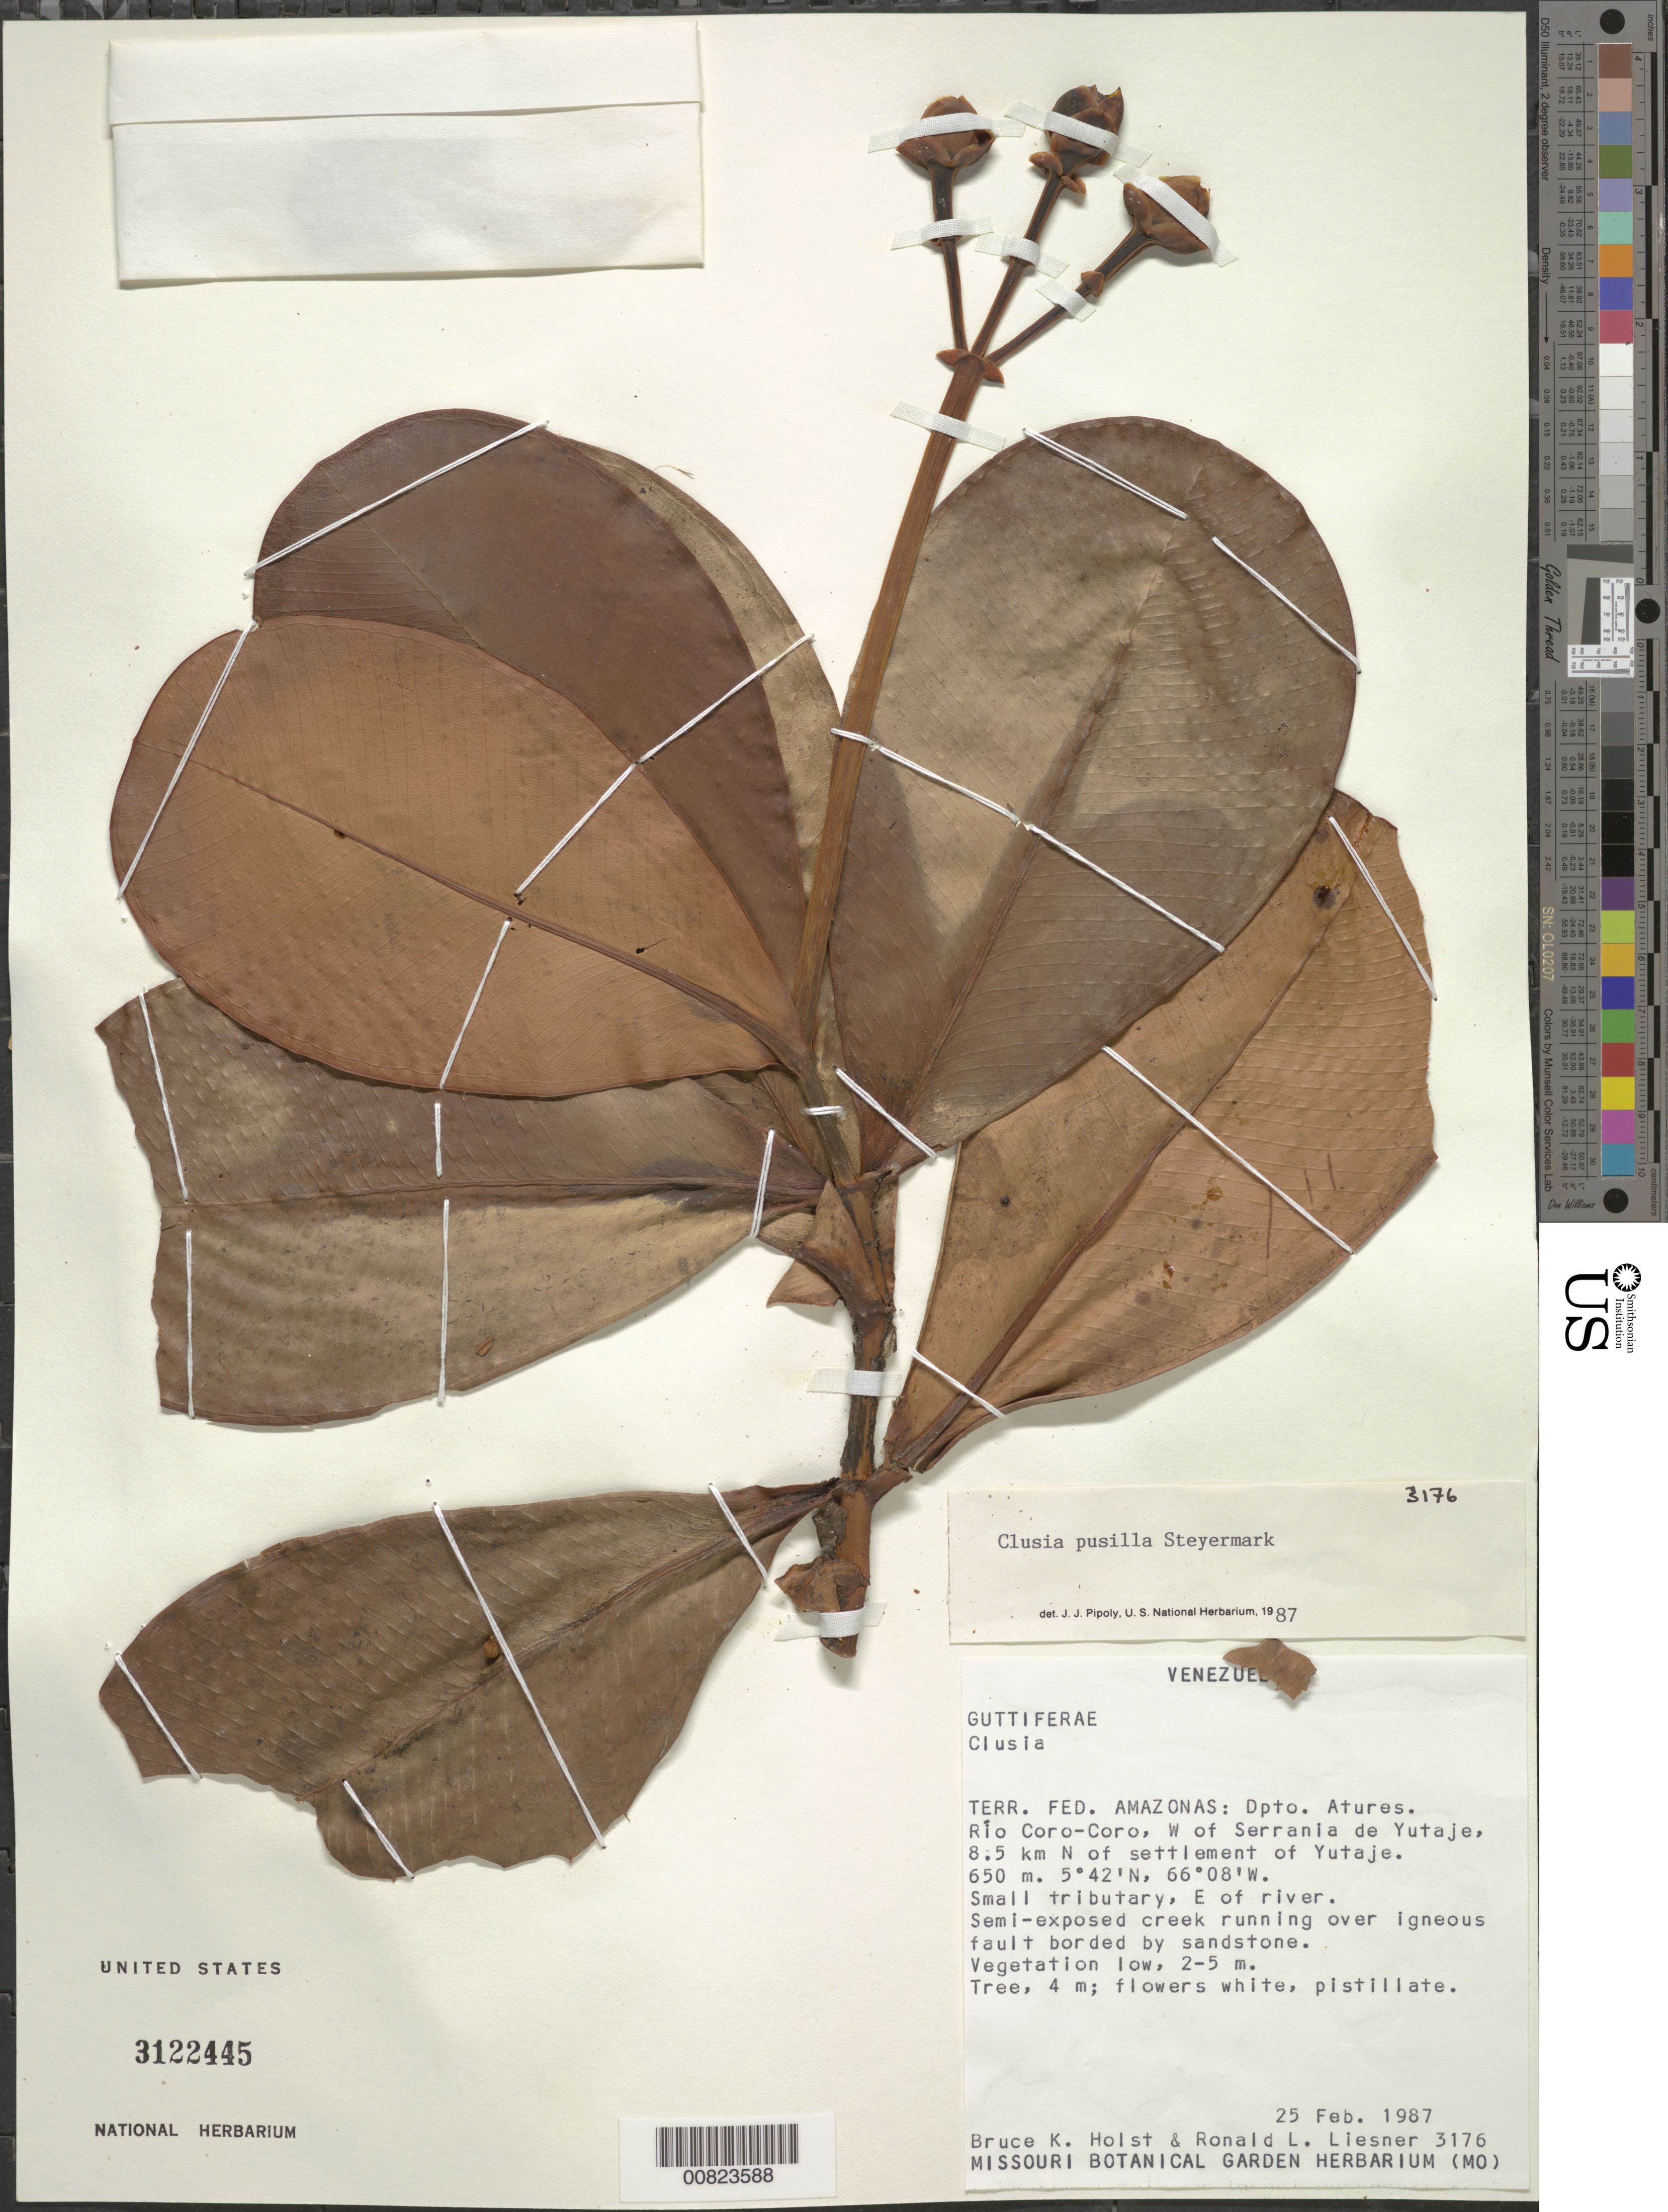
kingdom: Plantae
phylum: Tracheophyta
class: Magnoliopsida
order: Malpighiales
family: Clusiaceae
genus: Clusia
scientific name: Clusia pusilla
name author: Steyerm.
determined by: Pipoly, J. J., III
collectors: B. Holst & R. L. Liesner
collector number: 3176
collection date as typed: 25-Feb-87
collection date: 1987-02-25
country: Venezuela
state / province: Amazonas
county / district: Atures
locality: Río Coro-Coro, W of Serrania de Yutajé, 8.5 km N of Yutajé settlement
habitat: Semi-exposed creek running over igneous fault borded by sandstone; vegetation low, 2-5 m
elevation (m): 650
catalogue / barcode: US 3122445